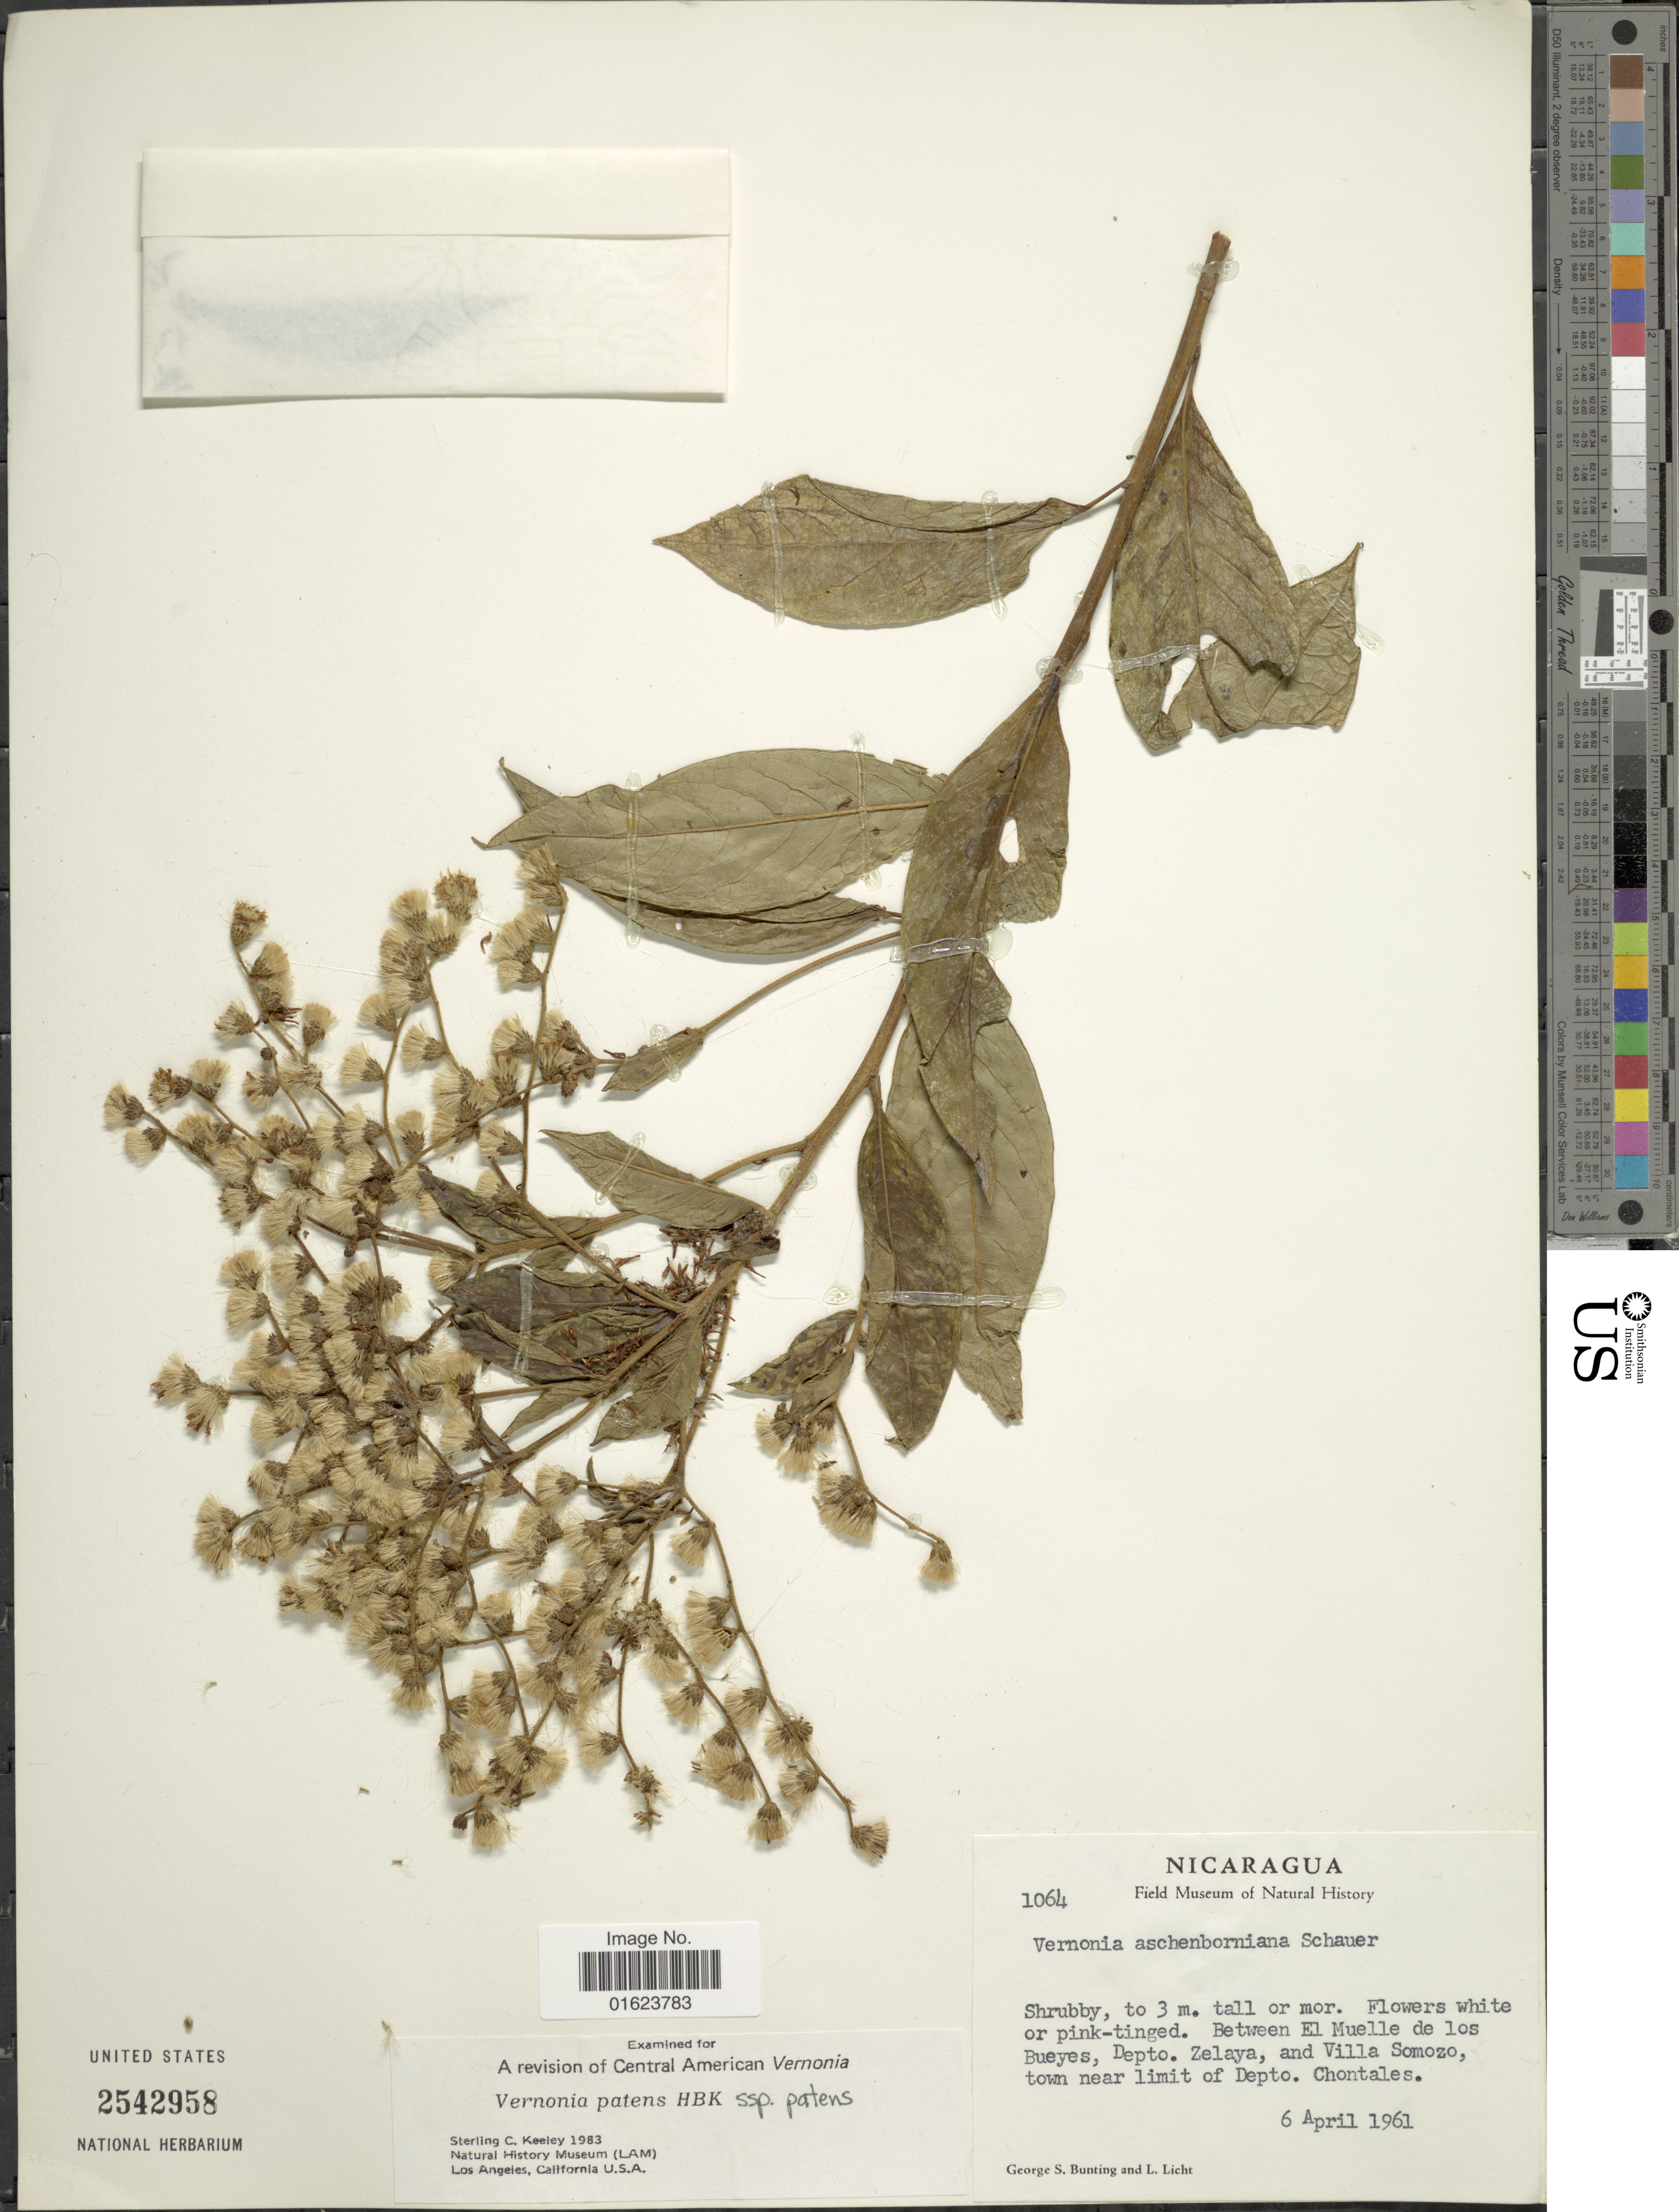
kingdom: Plantae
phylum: Tracheophyta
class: Magnoliopsida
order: Asterales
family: Asteraceae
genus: Vernonanthura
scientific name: Vernonanthura patens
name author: (Kunth) H. Rob.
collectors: G. S. Bunting & L. Licht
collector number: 1064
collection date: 1961-04-06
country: Nicaragua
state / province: Chontales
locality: Between El Muellede los Bueyes, Depto. Zelaya, and Villa Somozo, town near limit of Depto. Chontales.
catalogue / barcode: US 2542958